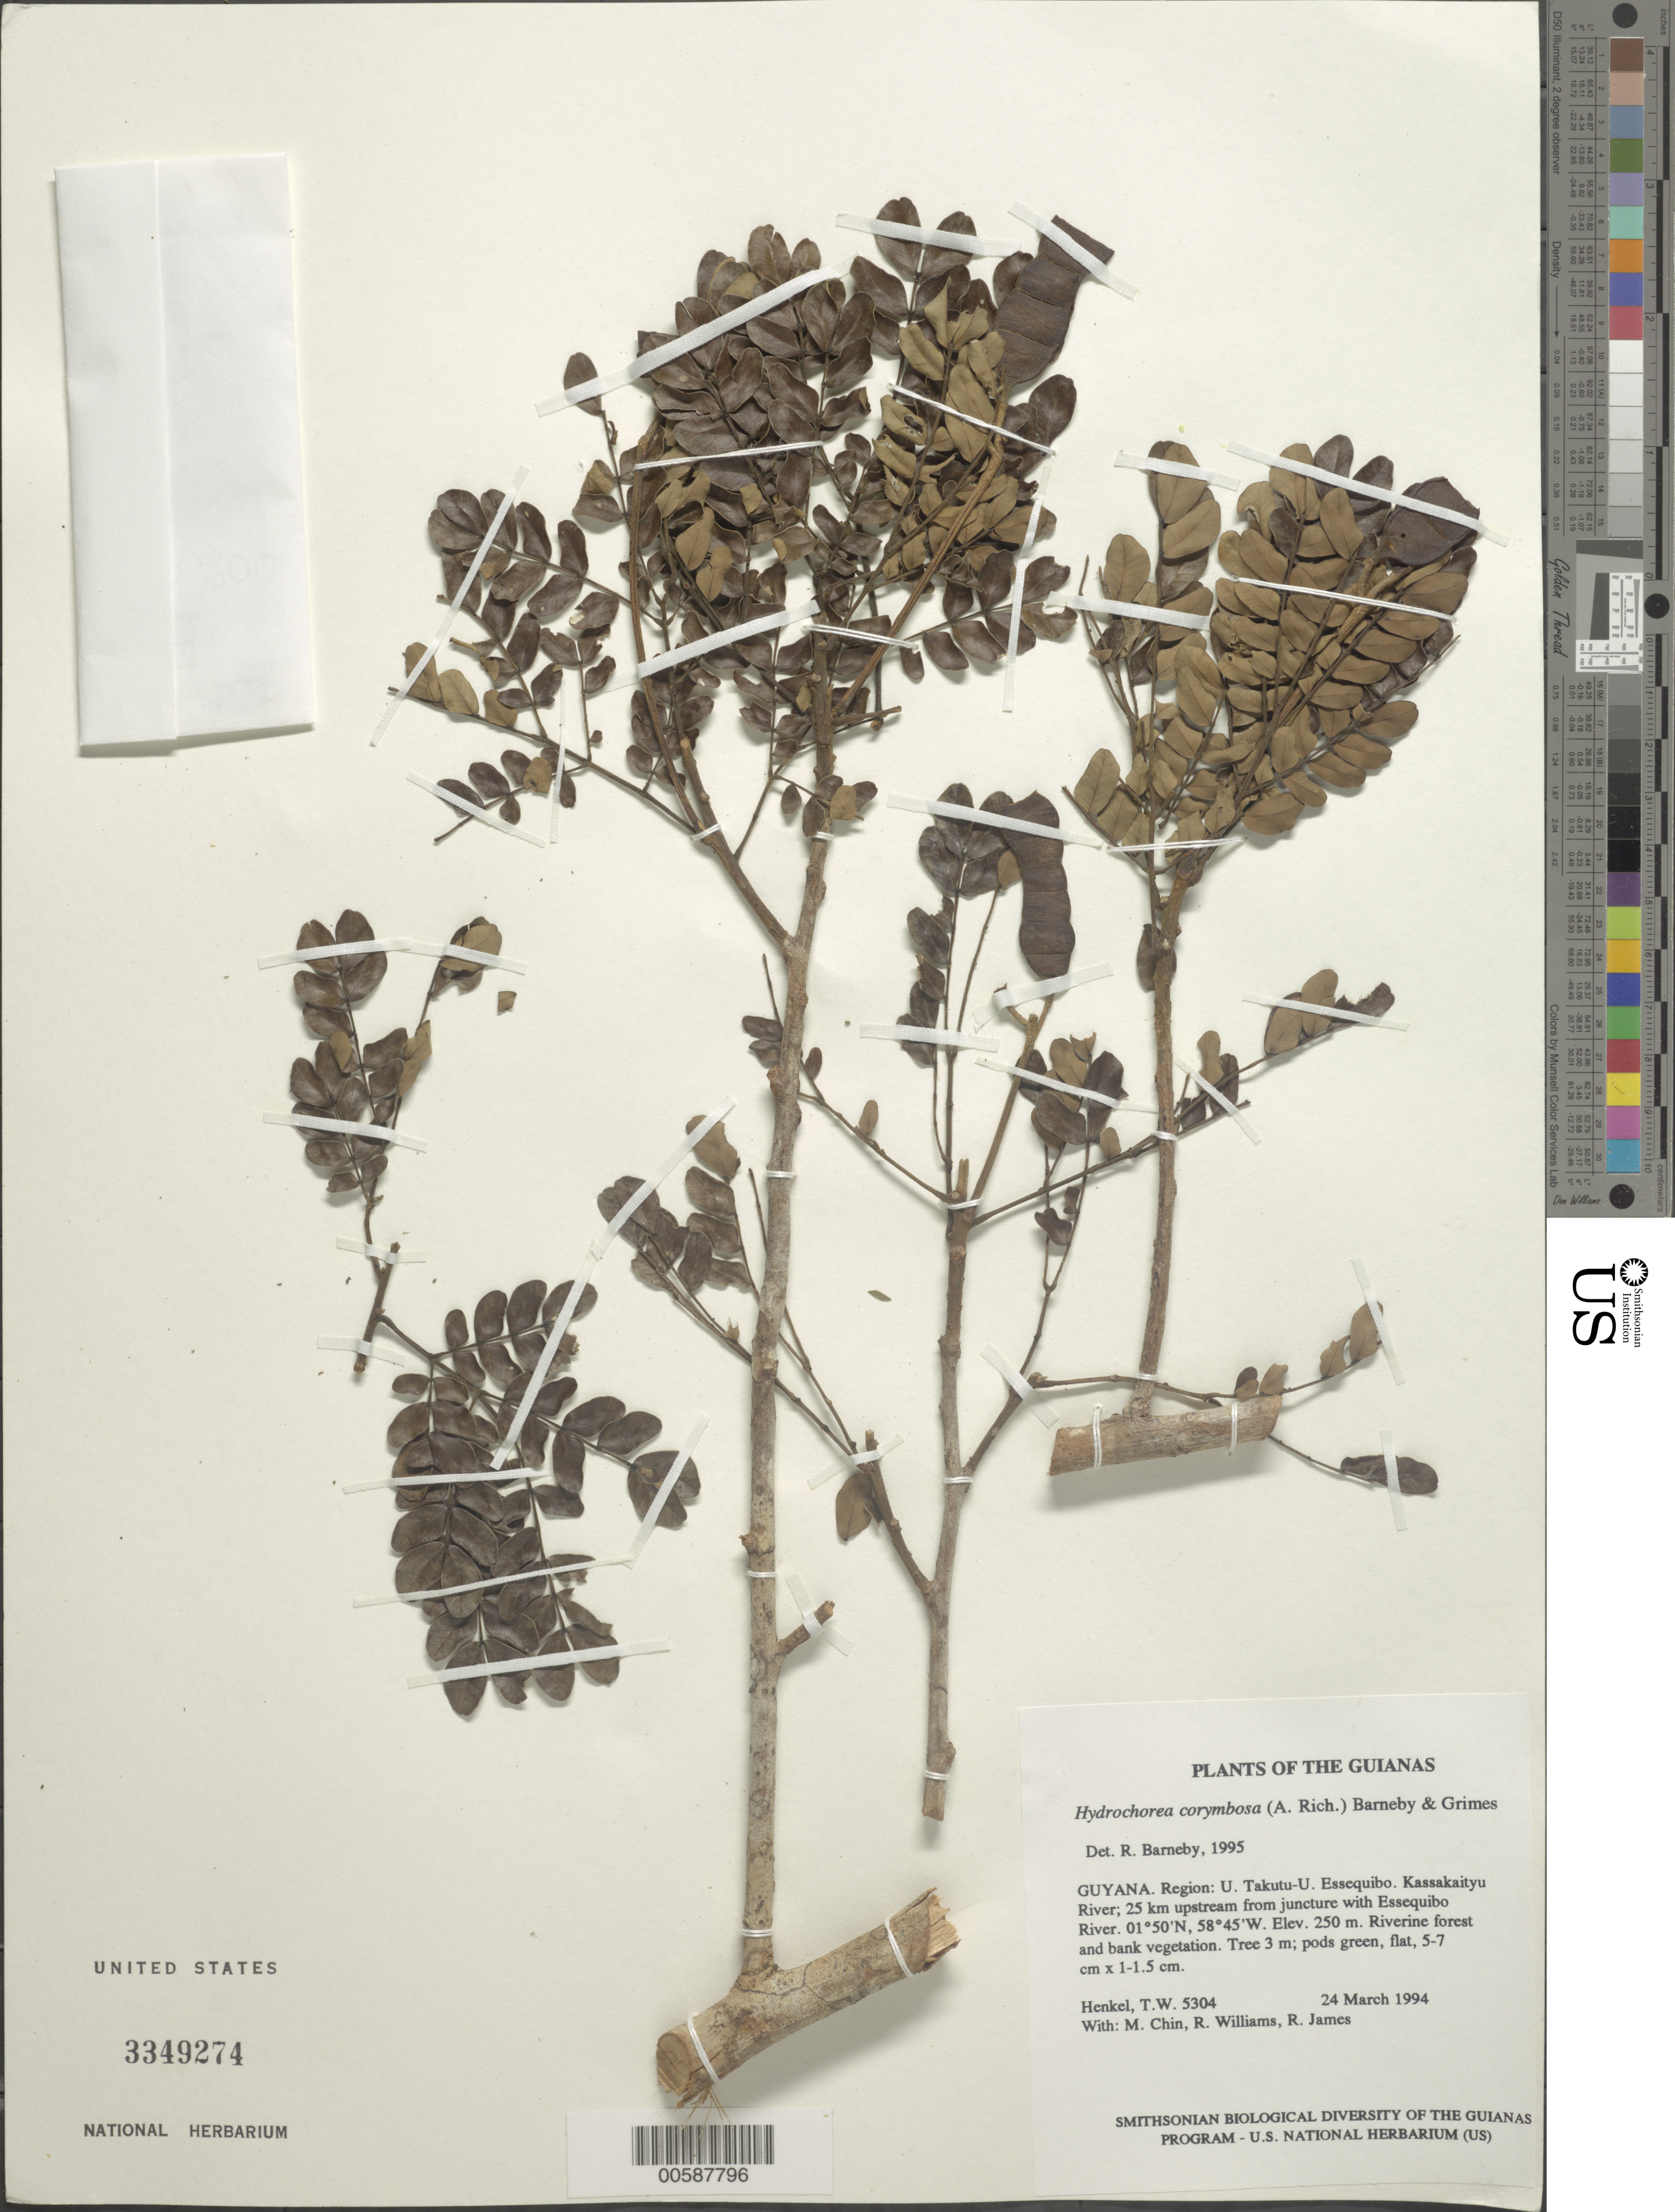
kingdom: Plantae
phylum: Tracheophyta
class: Magnoliopsida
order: Fabales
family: Fabaceae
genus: Hydrochorea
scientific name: Hydrochorea corymbosa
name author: (Rich.) Barneby & J.W. Grimes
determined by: Barneby, Rupert C., (NY)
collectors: T. Henkel, M. Chin, R. Williams & R. James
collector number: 5304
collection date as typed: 24 March 1994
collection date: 1994-03-24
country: Guyana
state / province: U. Takutu-U. Essequibo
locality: Kassakaityu River; 25 km upstream from juncture with Essequibo River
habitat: Riverine forest and bank vegetation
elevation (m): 250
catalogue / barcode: US 3349274